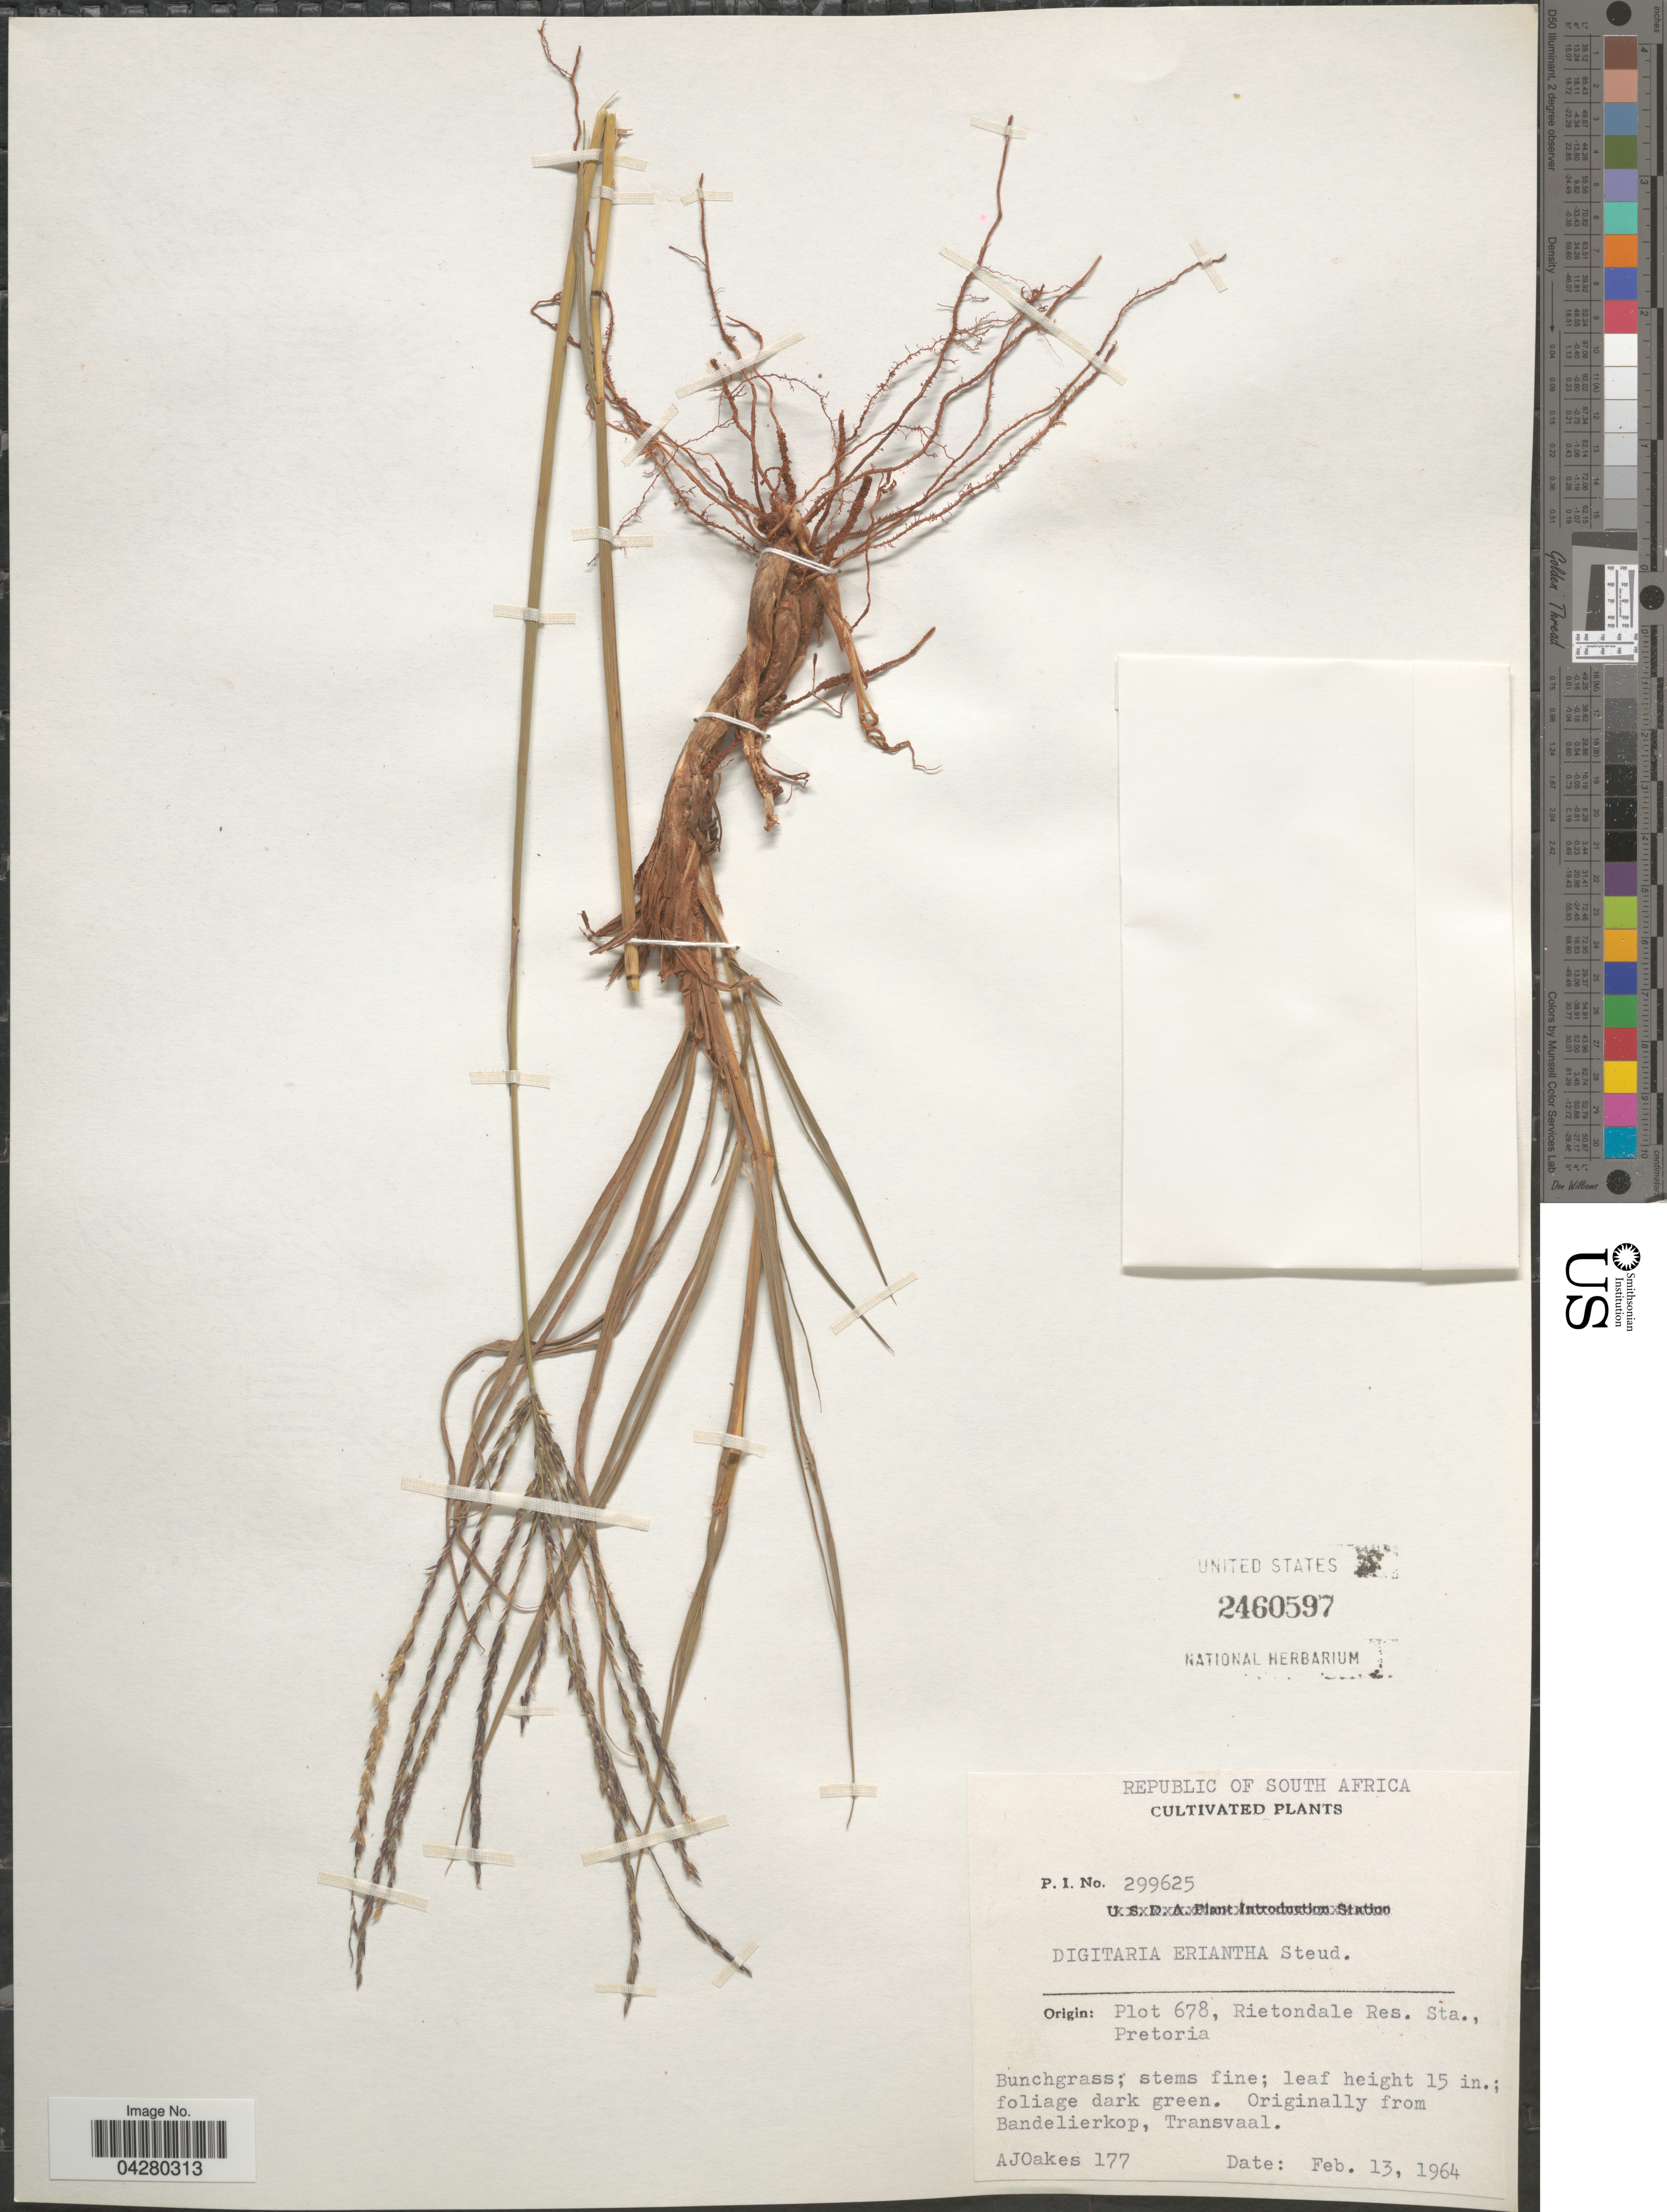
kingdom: Plantae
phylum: Tracheophyta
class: Liliopsida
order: Poales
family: Poaceae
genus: Digitaria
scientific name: Digitaria eriantha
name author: Steud.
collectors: A. Oakes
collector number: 177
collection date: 1964-02-13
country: South Africa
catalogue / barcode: US 2460597